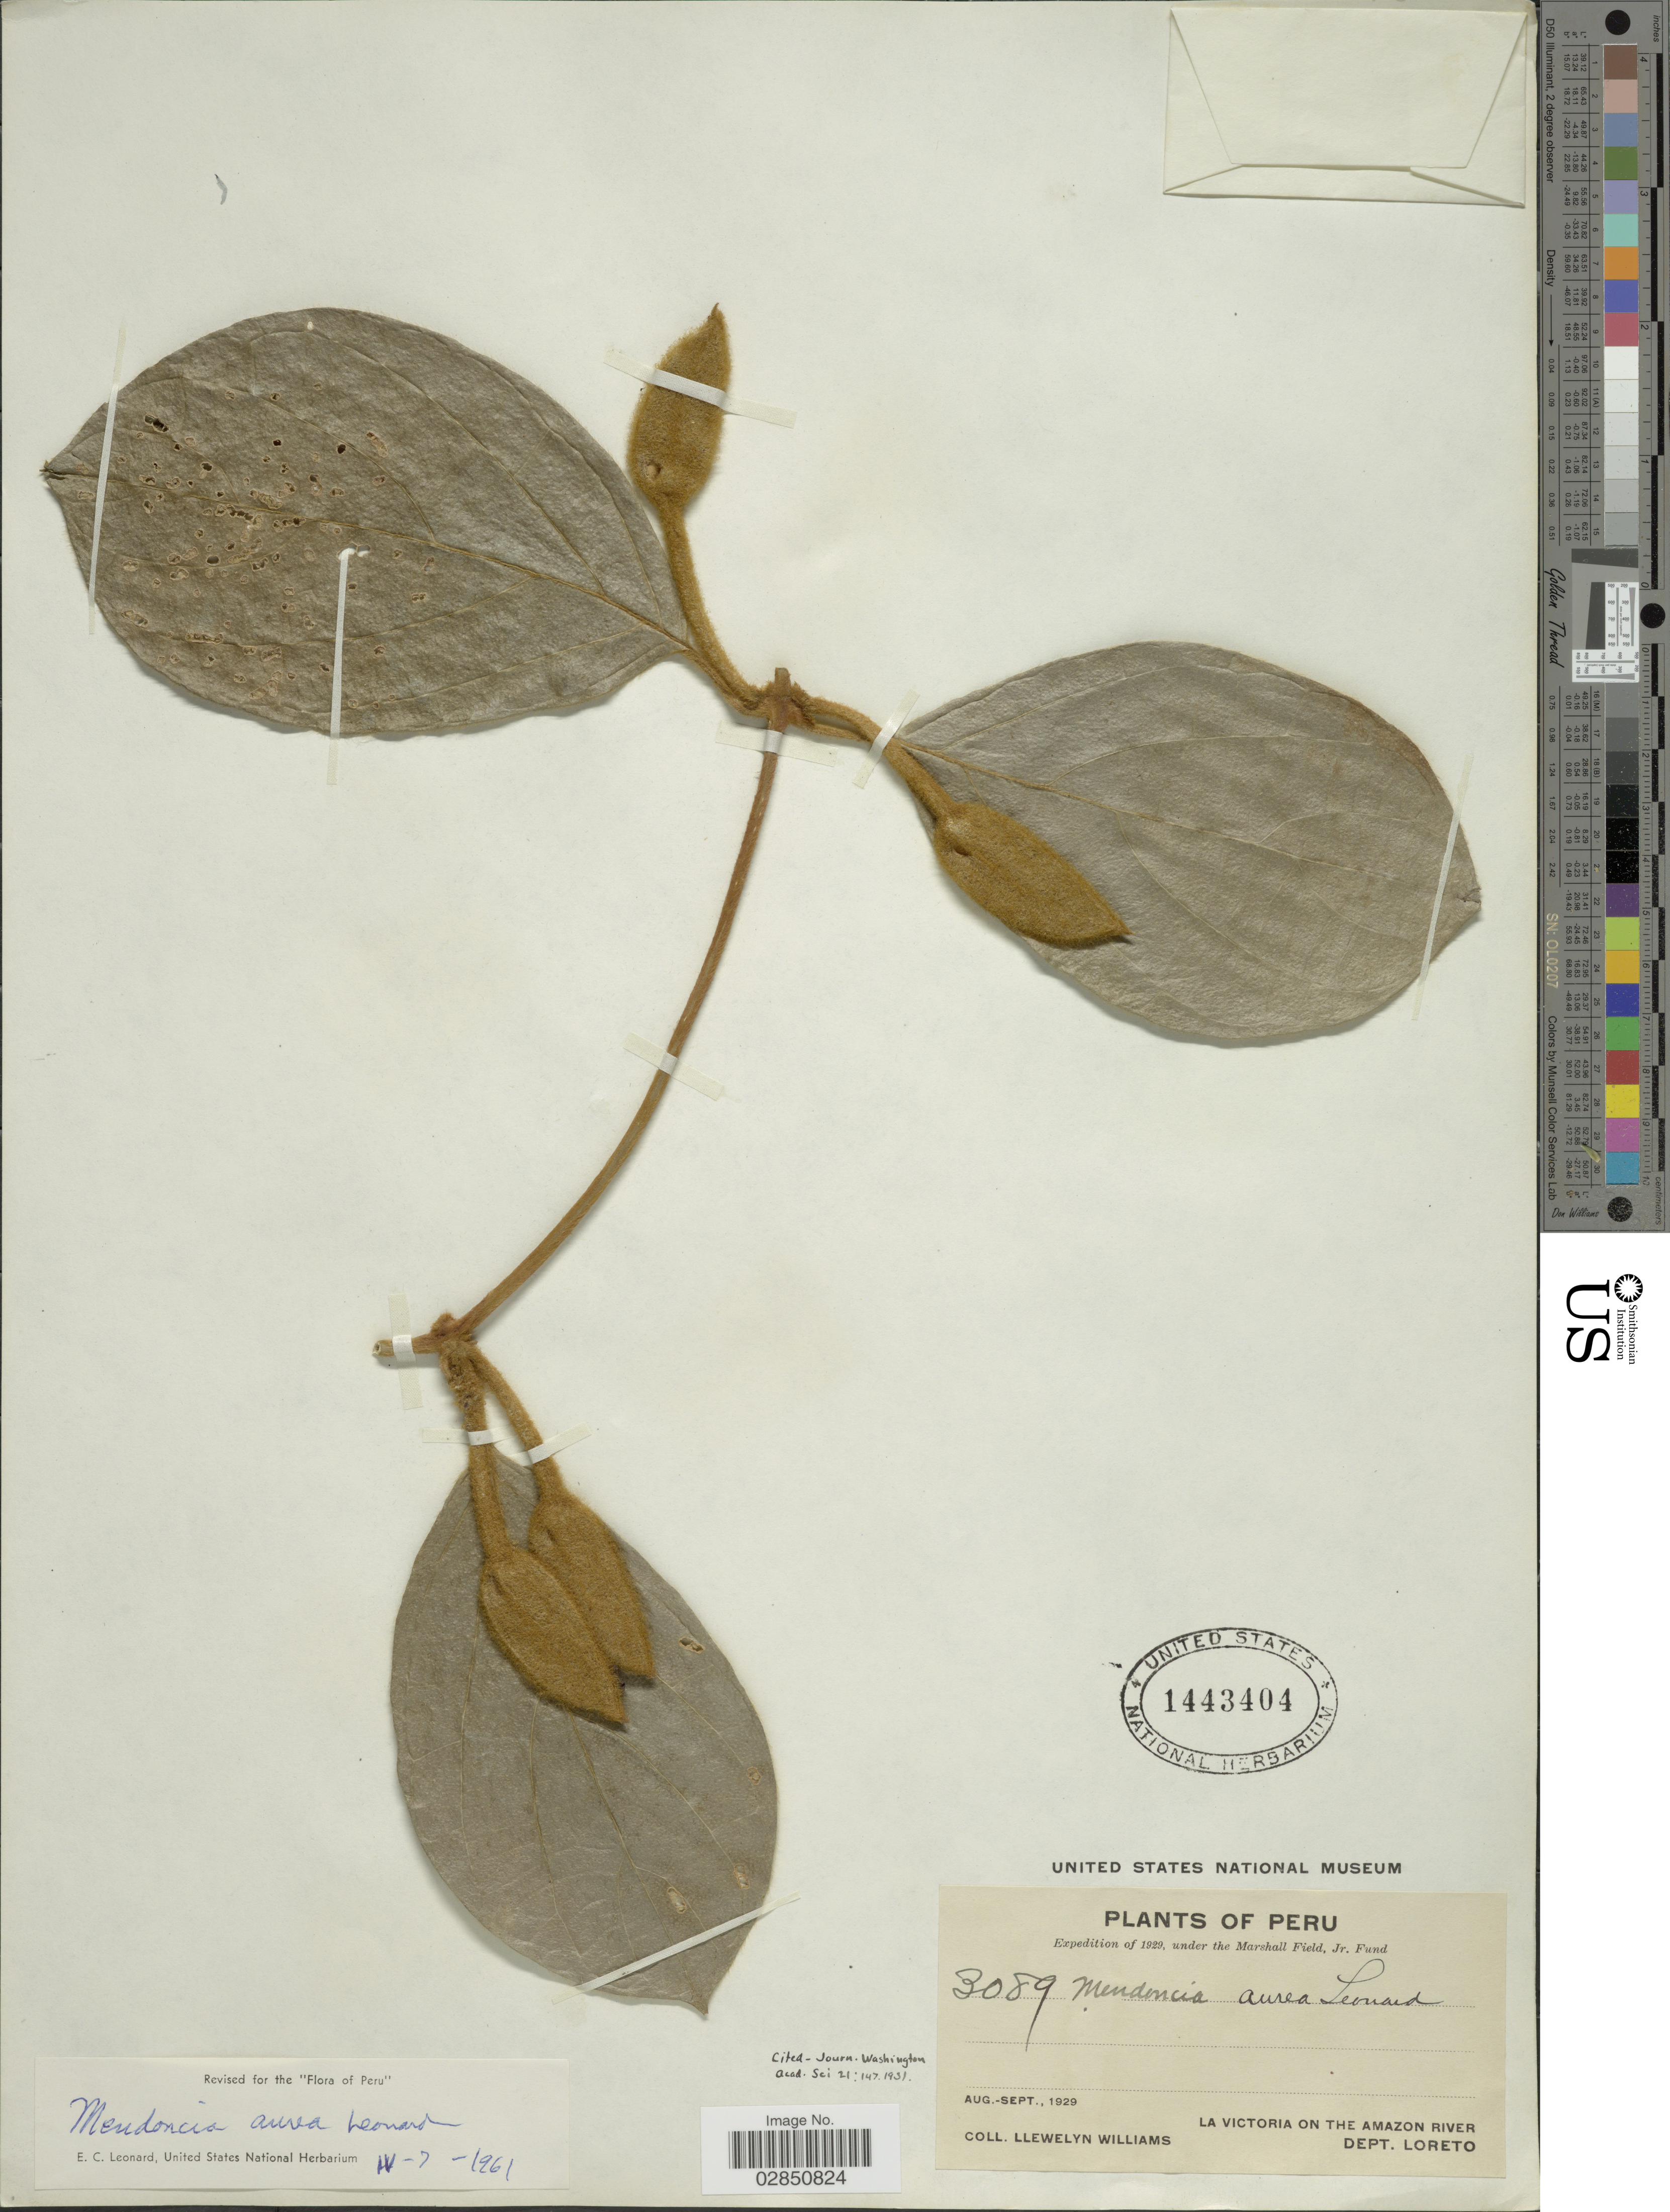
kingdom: Plantae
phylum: Tracheophyta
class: Magnoliopsida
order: Lamiales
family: Acanthaceae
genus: Mendoncia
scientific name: Mendoncia aurea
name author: Leonard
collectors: Ll. Williams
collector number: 3089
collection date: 1929-08/1929-09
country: Peru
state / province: Loreto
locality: La Victoria on the Amazon River. Dept. Loreto.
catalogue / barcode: US 1443404